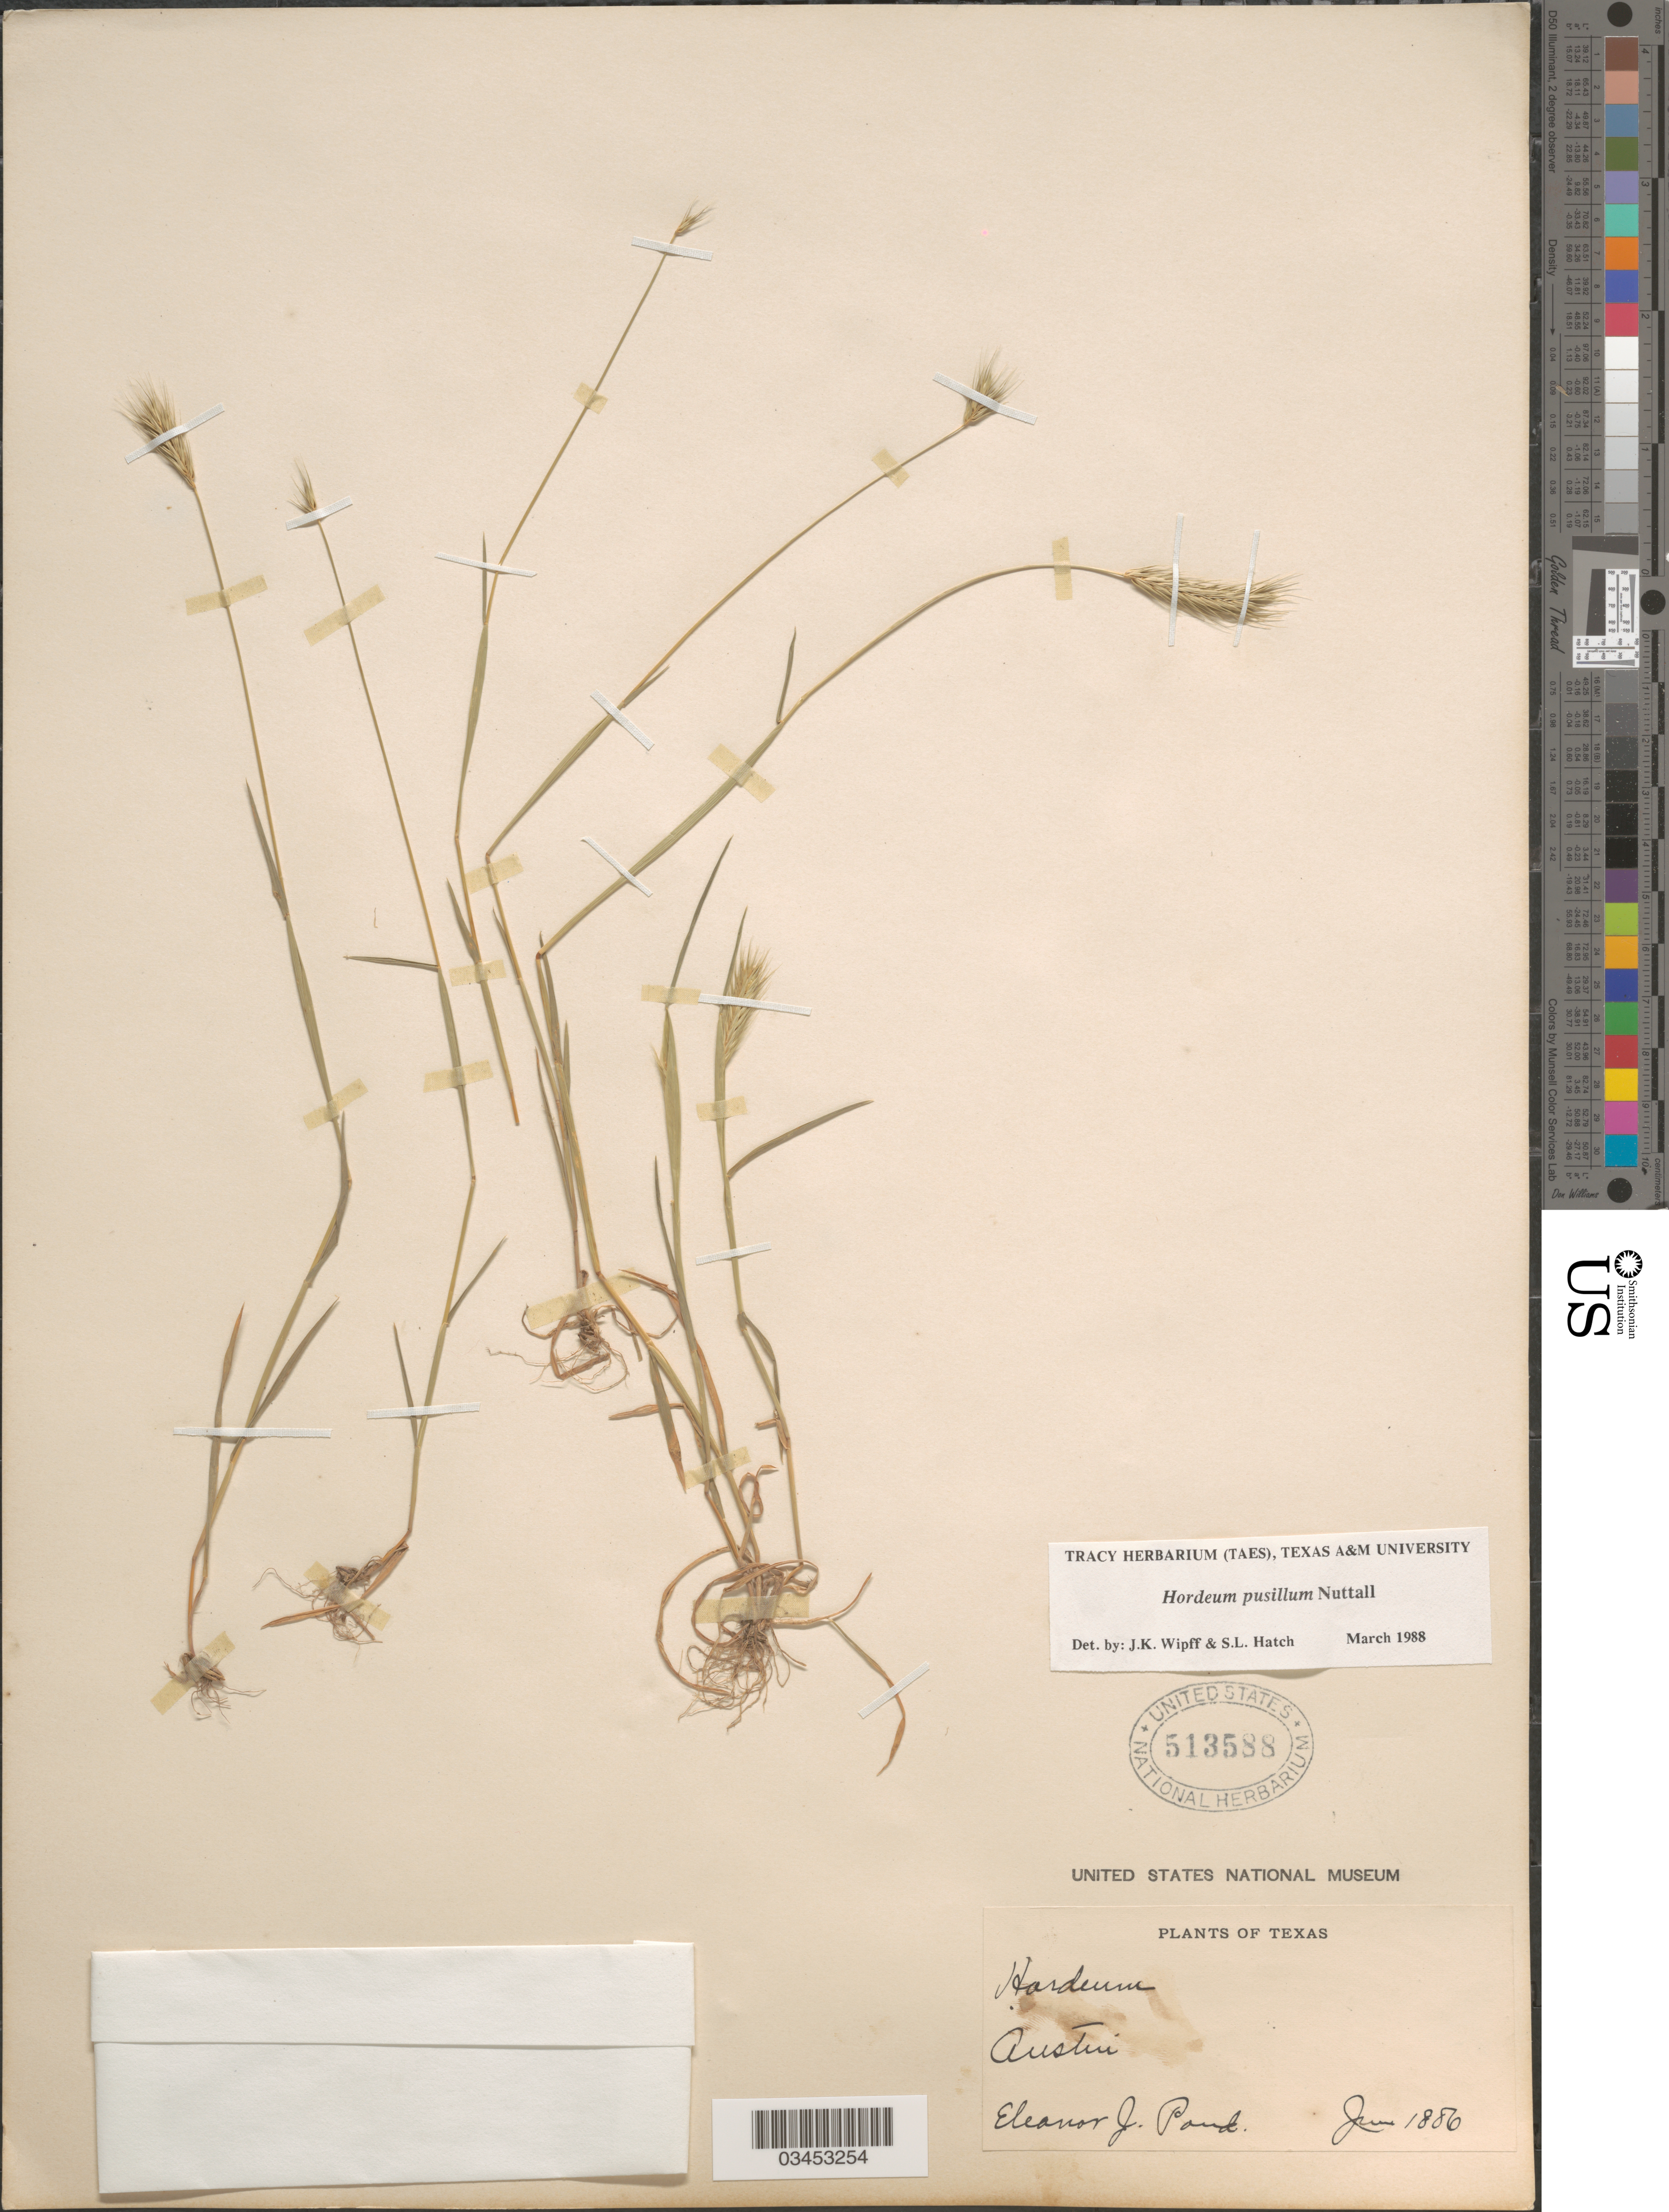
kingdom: Plantae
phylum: Tracheophyta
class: Liliopsida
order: Poales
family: Poaceae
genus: Hordeum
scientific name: Hordeum pusillum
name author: Nutt.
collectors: E. Pond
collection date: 1886-06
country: United States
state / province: Texas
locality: Austin.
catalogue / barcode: US 513588